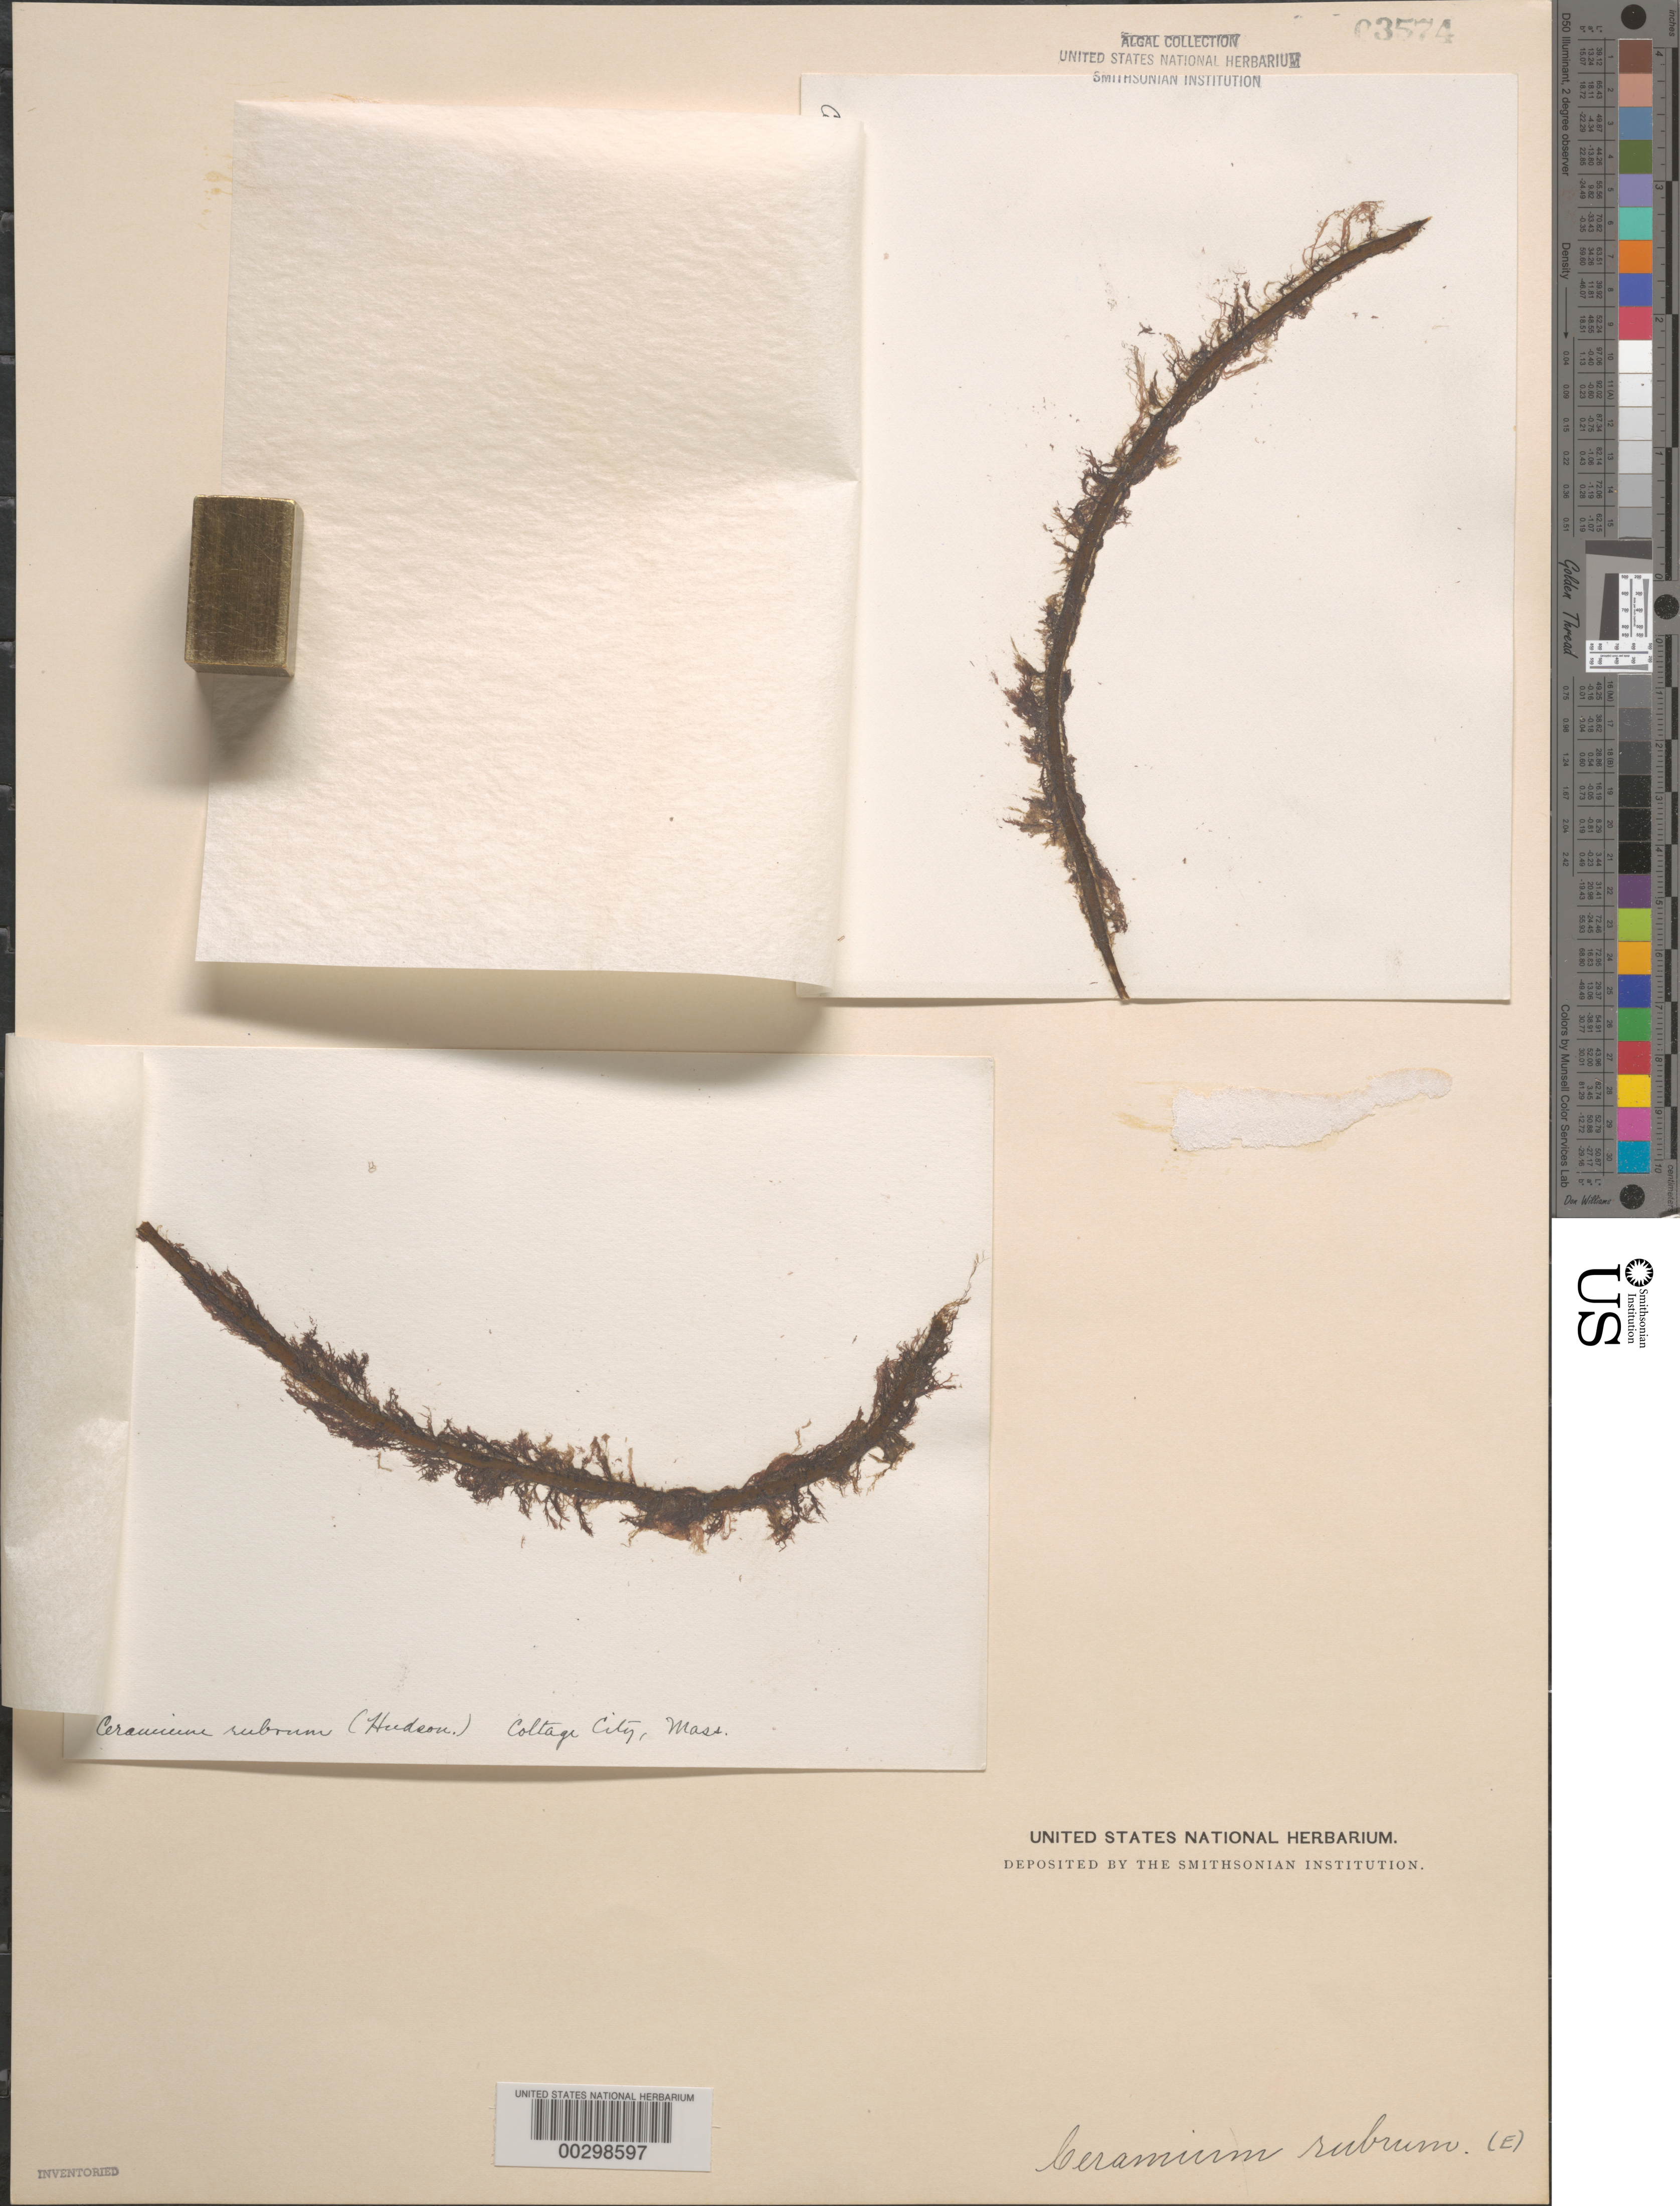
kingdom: Plantae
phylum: Rhodophyta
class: Florideophyceae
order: Ceramiales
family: Ceramiaceae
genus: Ceramium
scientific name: Ceramium rubrum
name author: C. Agardh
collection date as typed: Aug 1888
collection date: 1888-08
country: United States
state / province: Massachusetts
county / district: Dukes County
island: Martha's Vineyard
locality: Cottage City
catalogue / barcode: US 3574